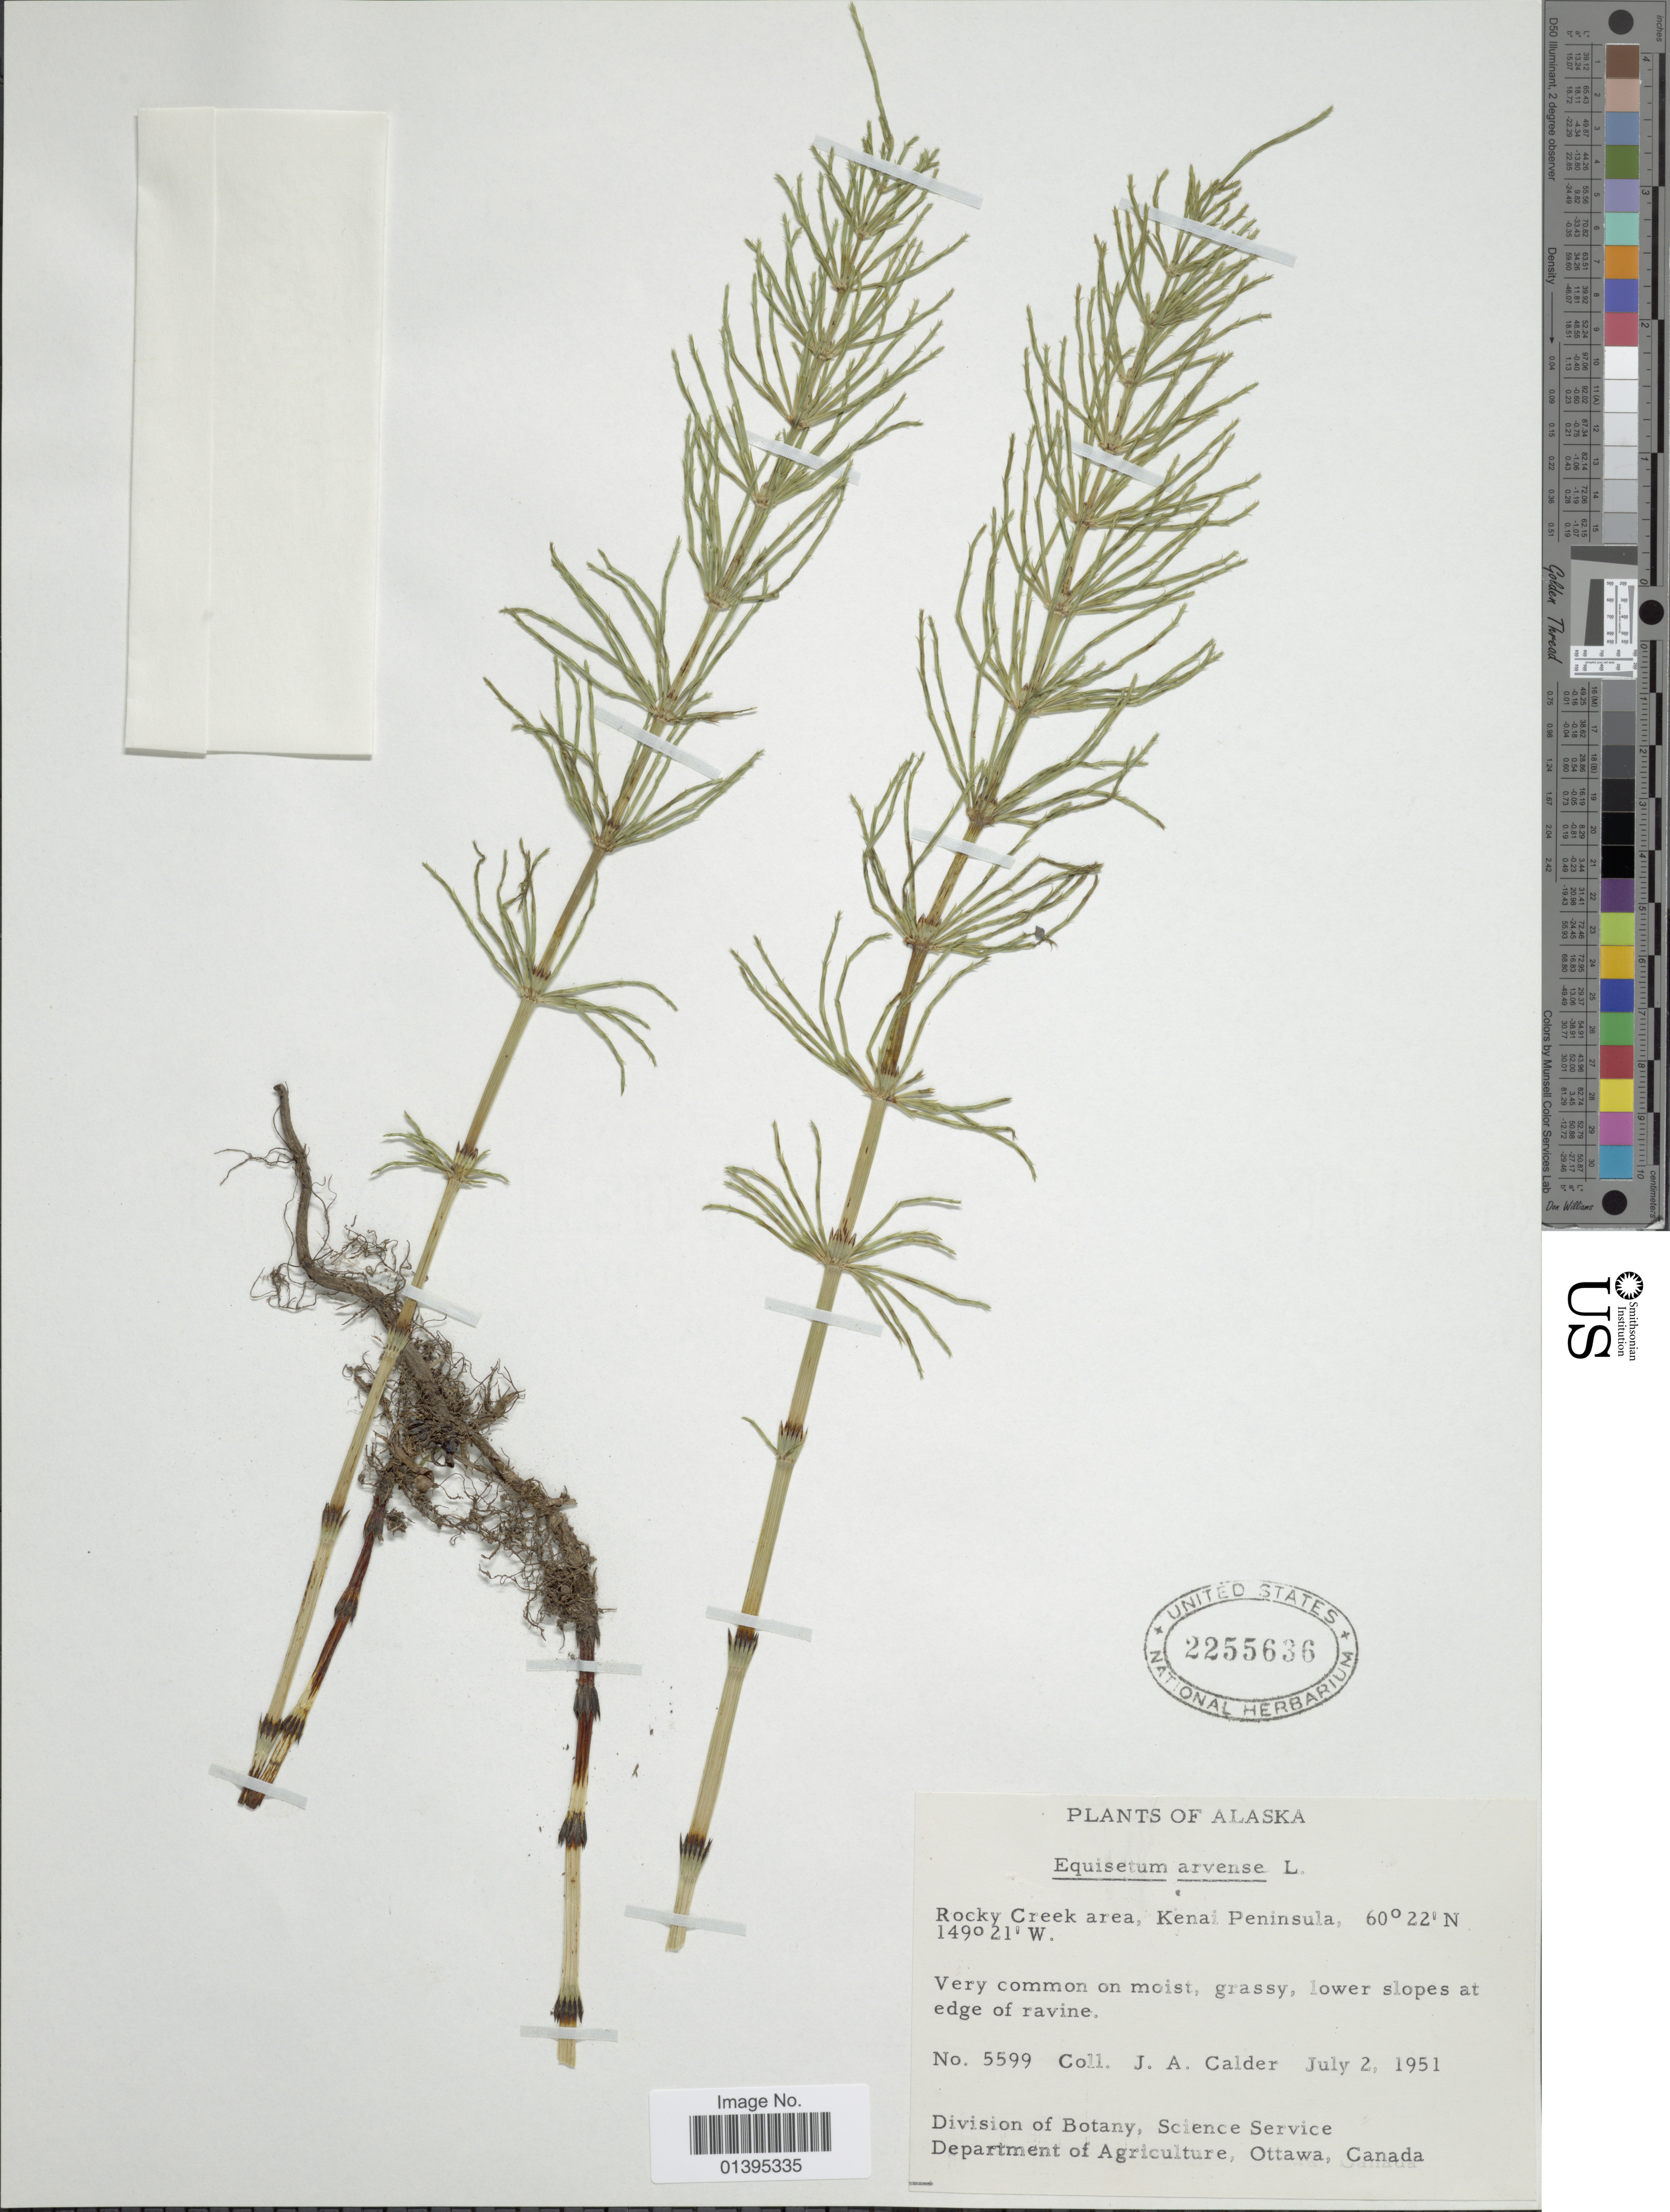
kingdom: Plantae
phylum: Tracheophyta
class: Polypodiopsida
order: Equisetales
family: Equisetaceae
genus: Equisetum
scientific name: Equisetum arvense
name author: L.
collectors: J. A. Calder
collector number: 5599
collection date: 1951-07-02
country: United States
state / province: Alaska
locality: Rocky Creek area, Kenai Peninsula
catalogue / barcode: US 2255636